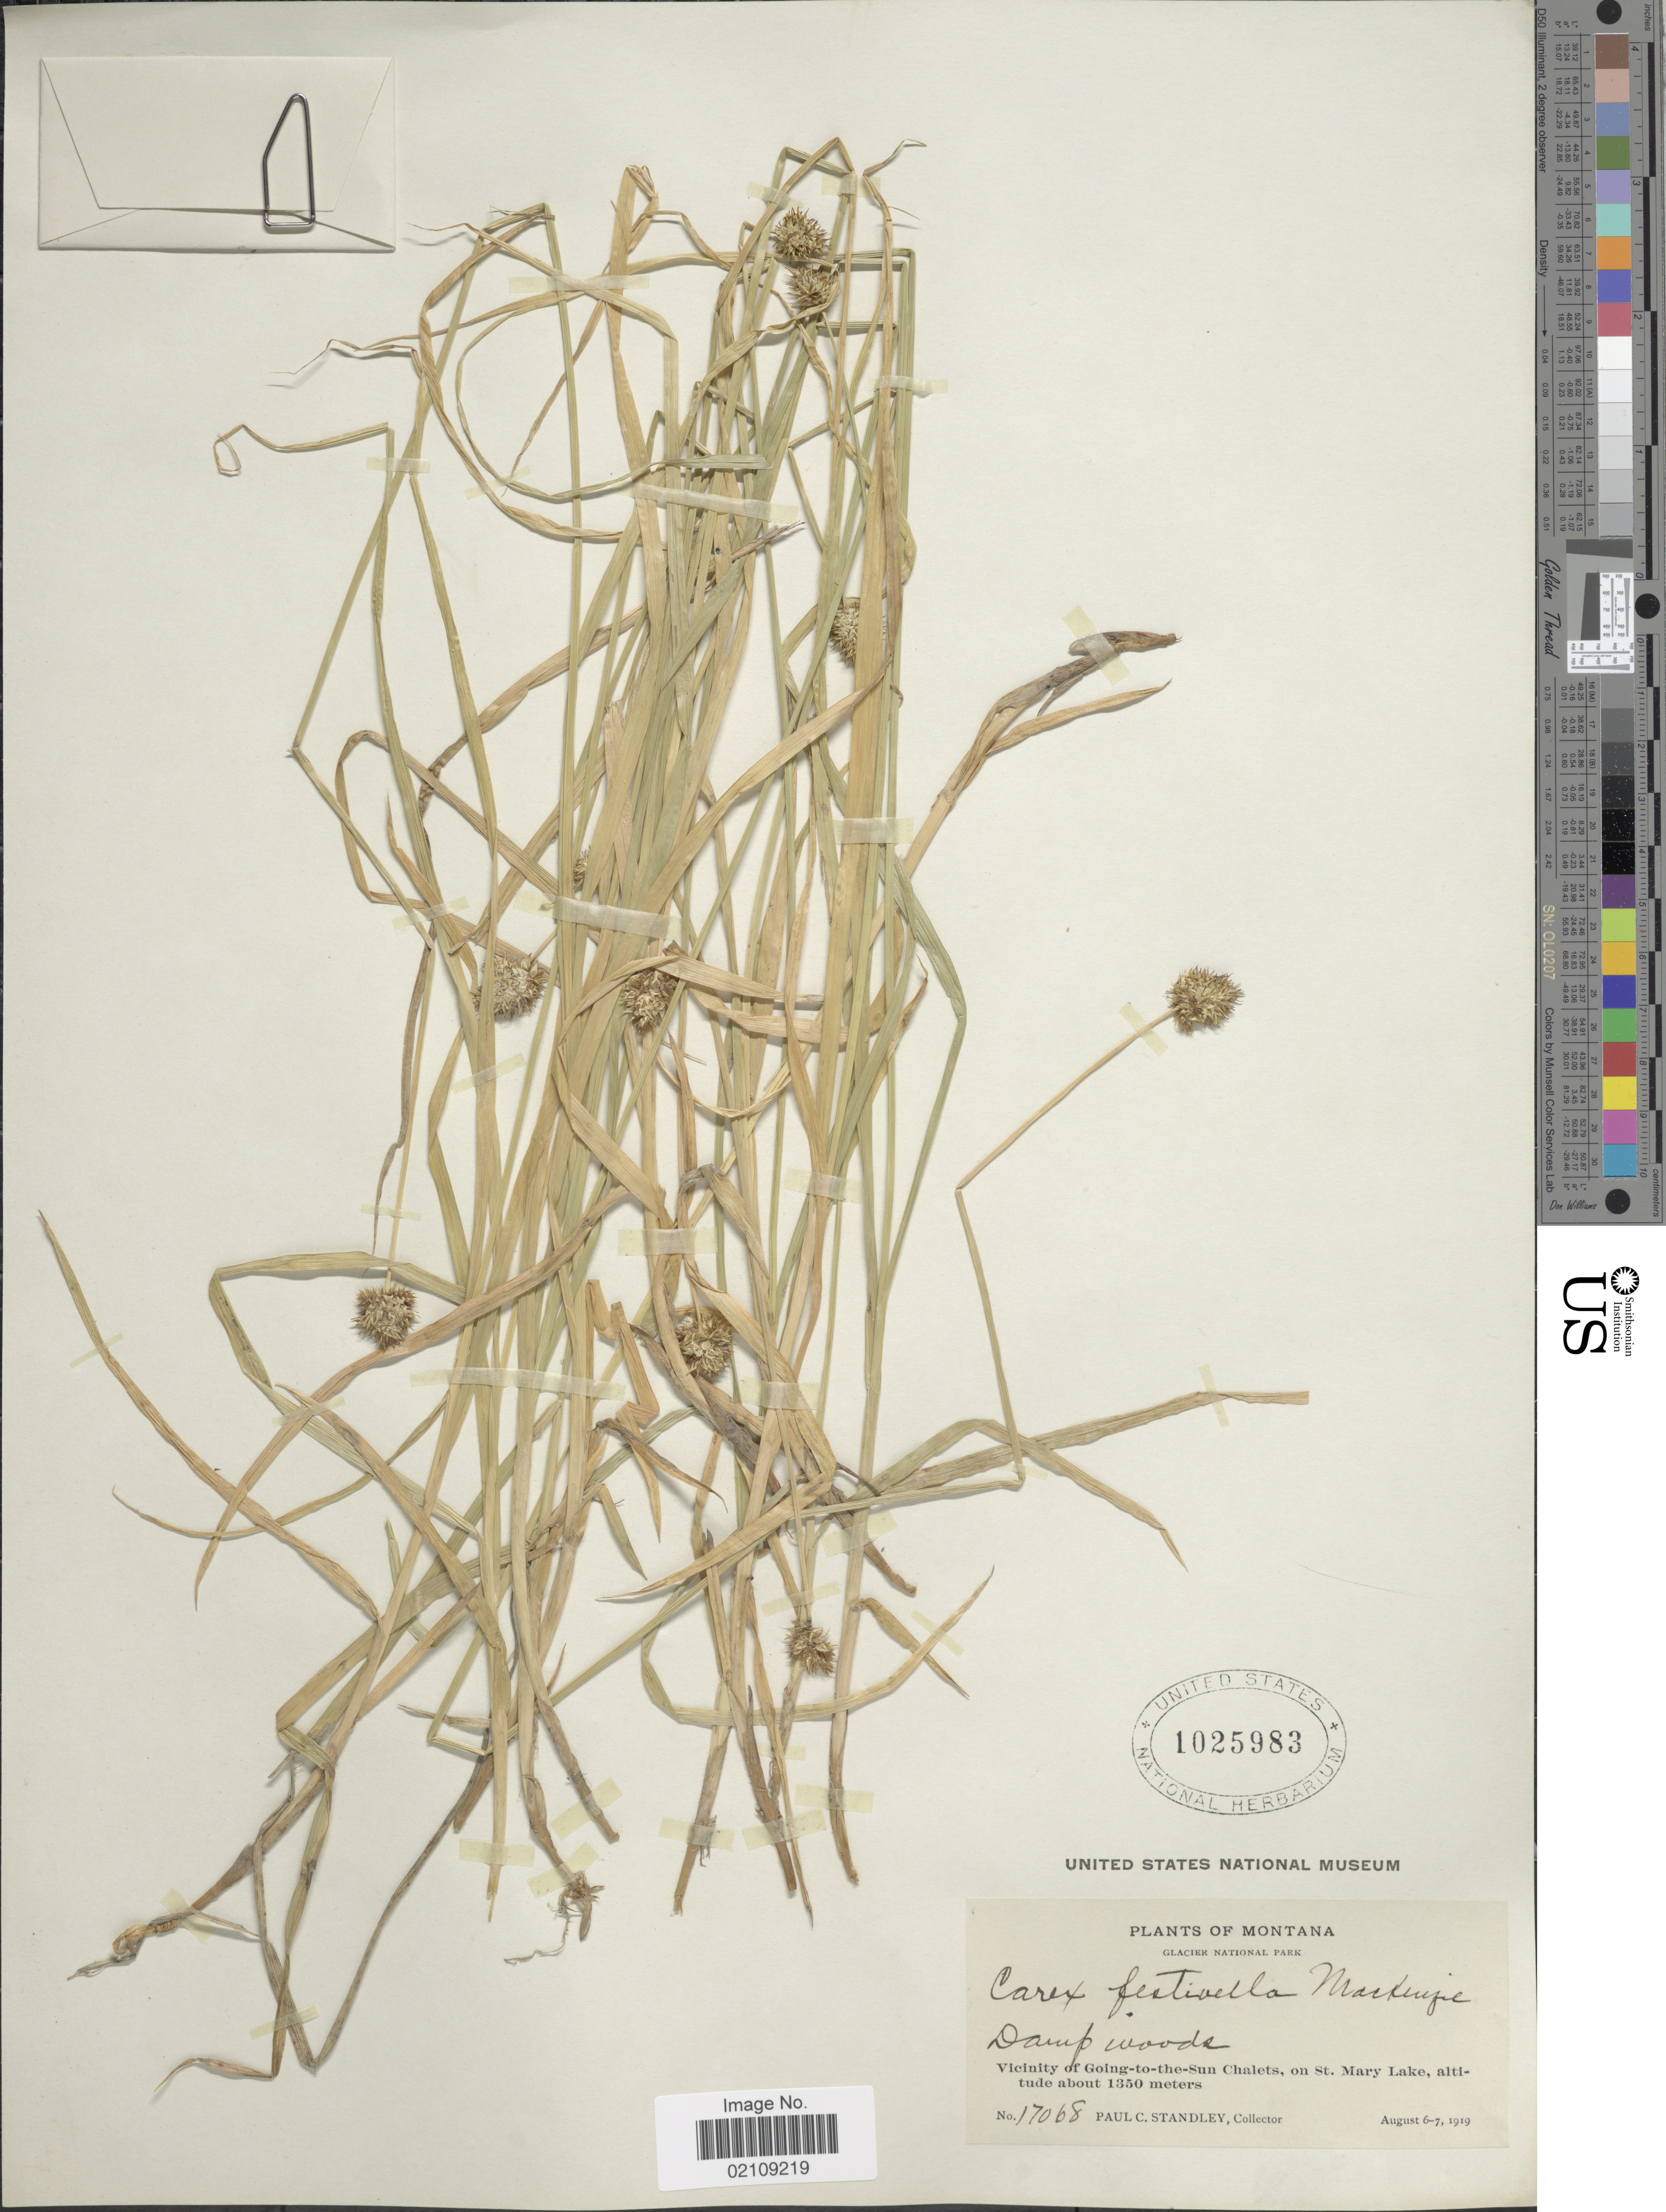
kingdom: Plantae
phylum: Tracheophyta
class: Liliopsida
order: Poales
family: Cyperaceae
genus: Carex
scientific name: Carex microptera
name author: Mack.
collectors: P. C. Standley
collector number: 17068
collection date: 1919-08-06/1919-08-07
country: United States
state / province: Montana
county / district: Glacier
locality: Glacier National Park, Damp woods, Vicinity of Going-to-the-Sun Chalets, on St. Mary Lake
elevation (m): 1350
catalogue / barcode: US 1025983